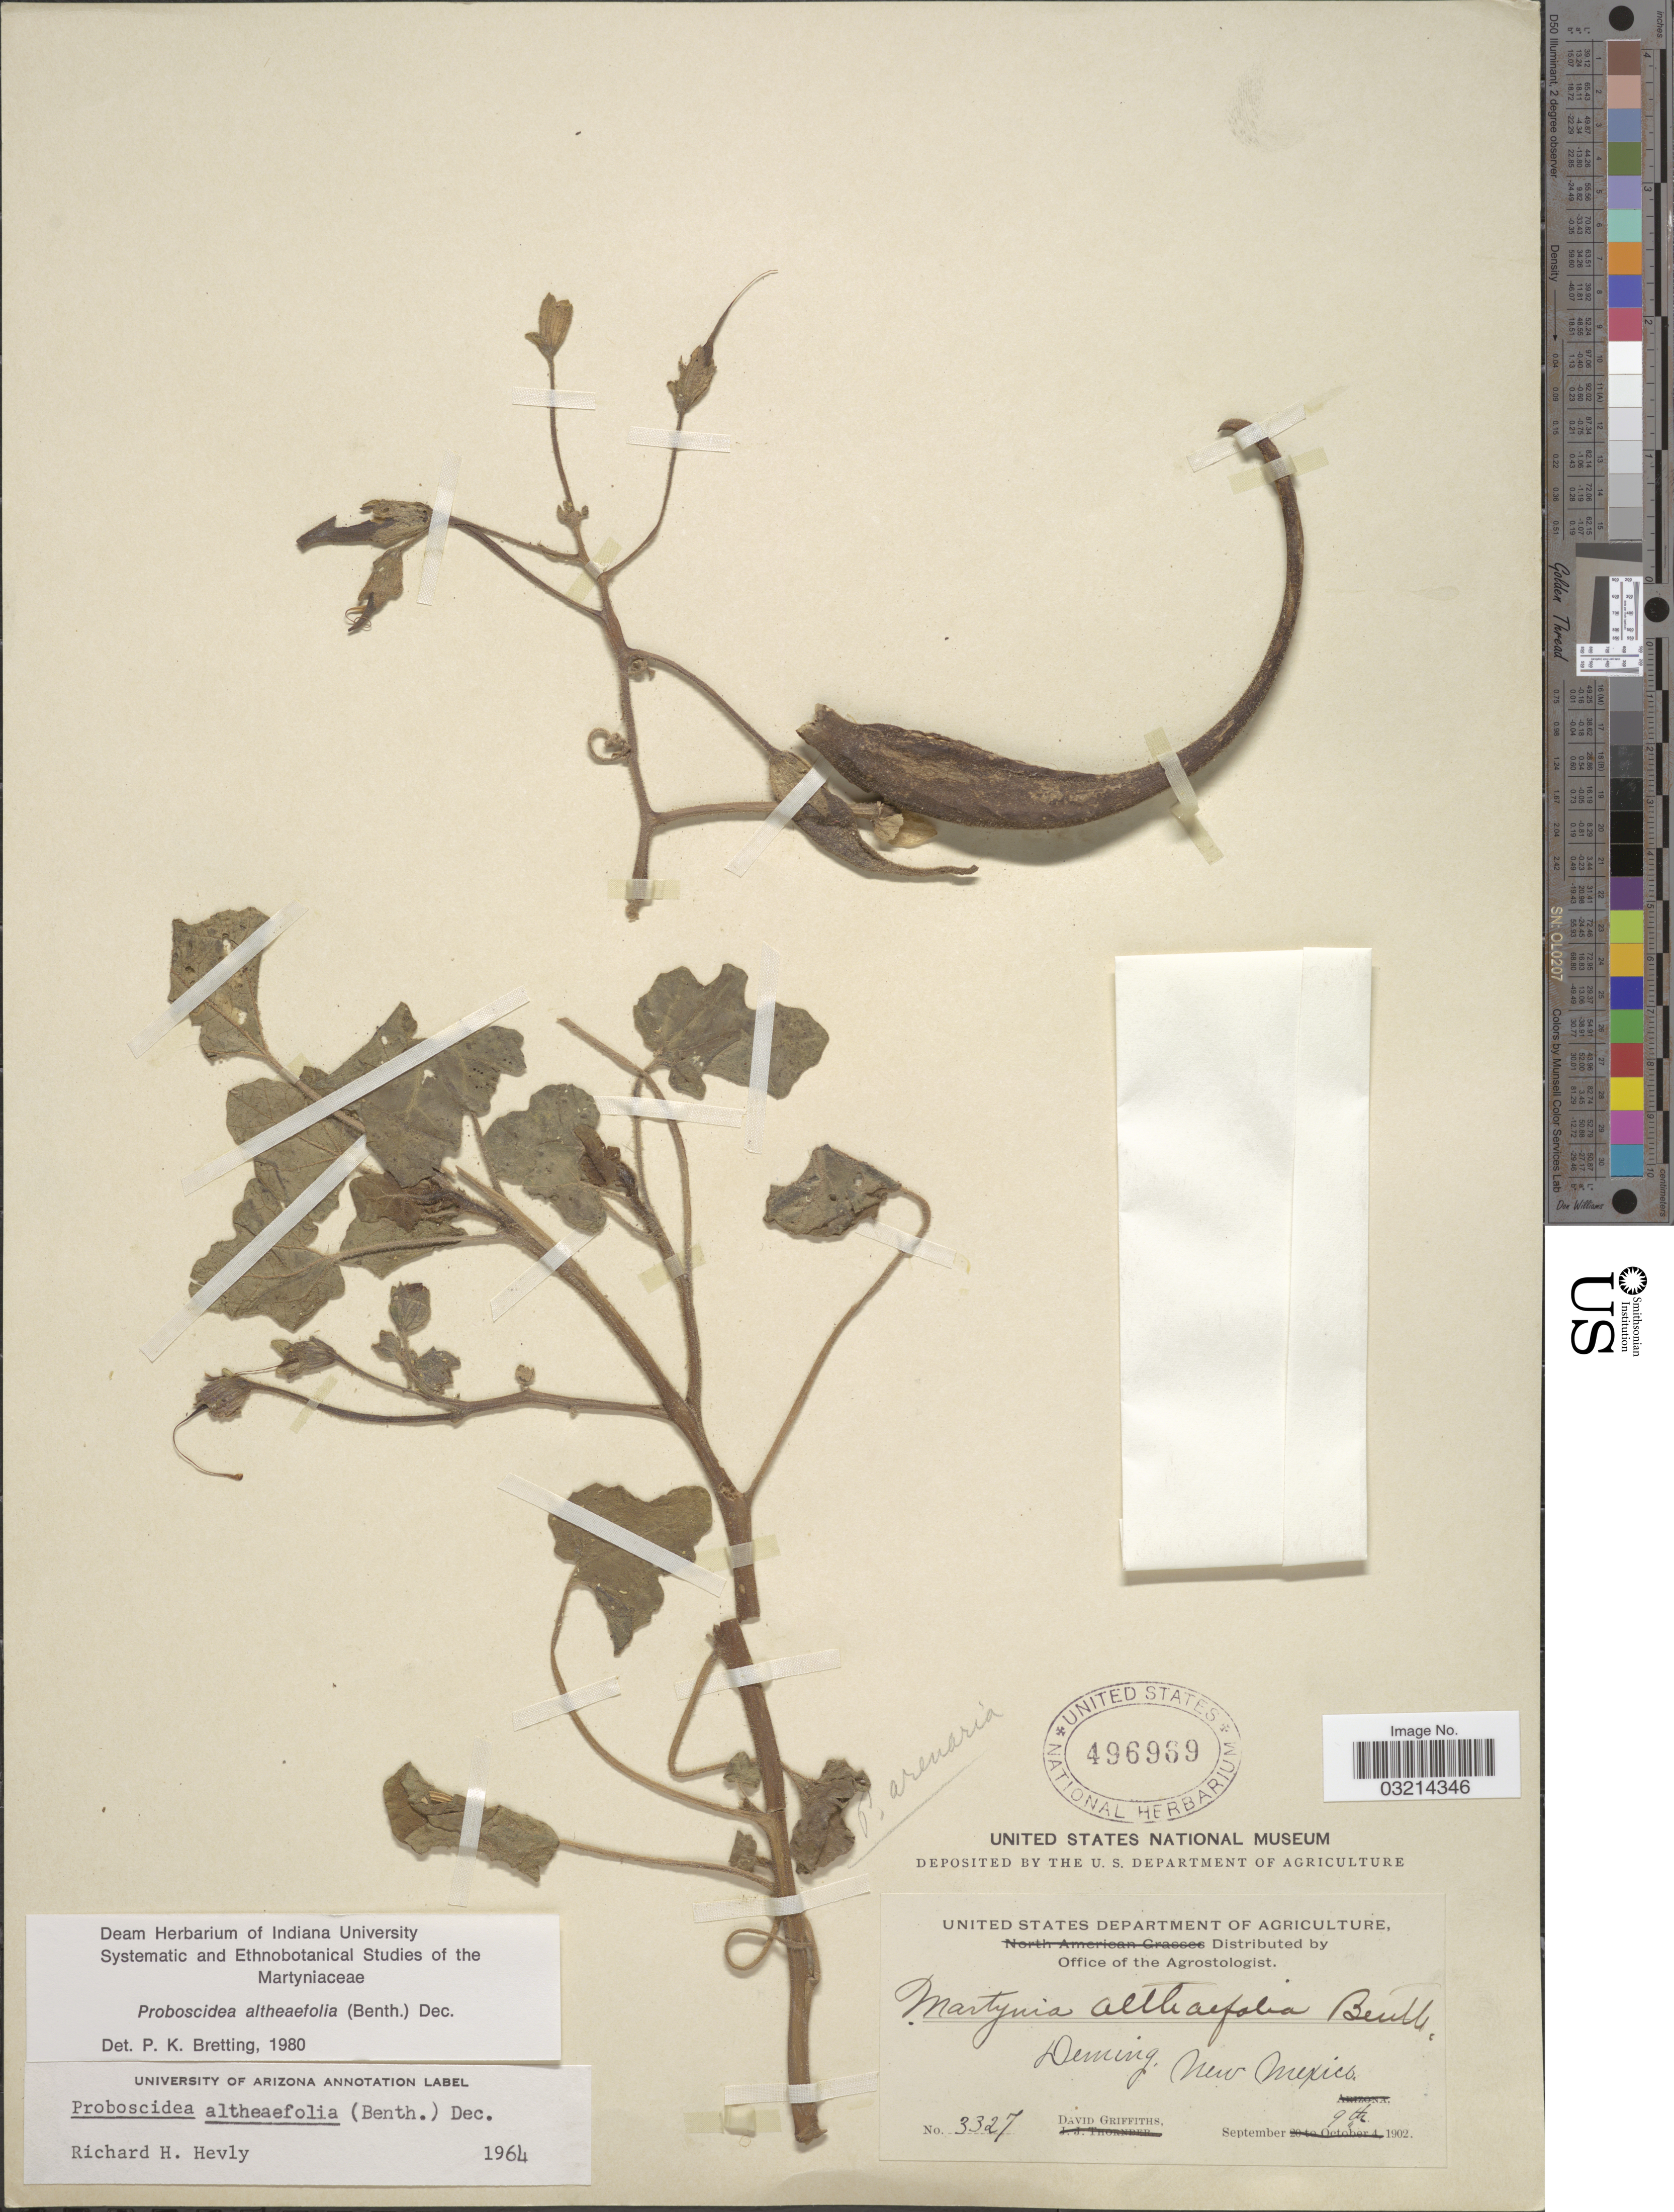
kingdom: Plantae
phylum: Tracheophyta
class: Magnoliopsida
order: Lamiales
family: Martyniaceae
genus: Proboscidea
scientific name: Proboscidea althaeifolia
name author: (Benth.) Decne.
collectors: D. Griffiths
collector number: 3327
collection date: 1902-09-09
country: United States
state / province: New Mexico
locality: Deming.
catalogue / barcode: US 496969